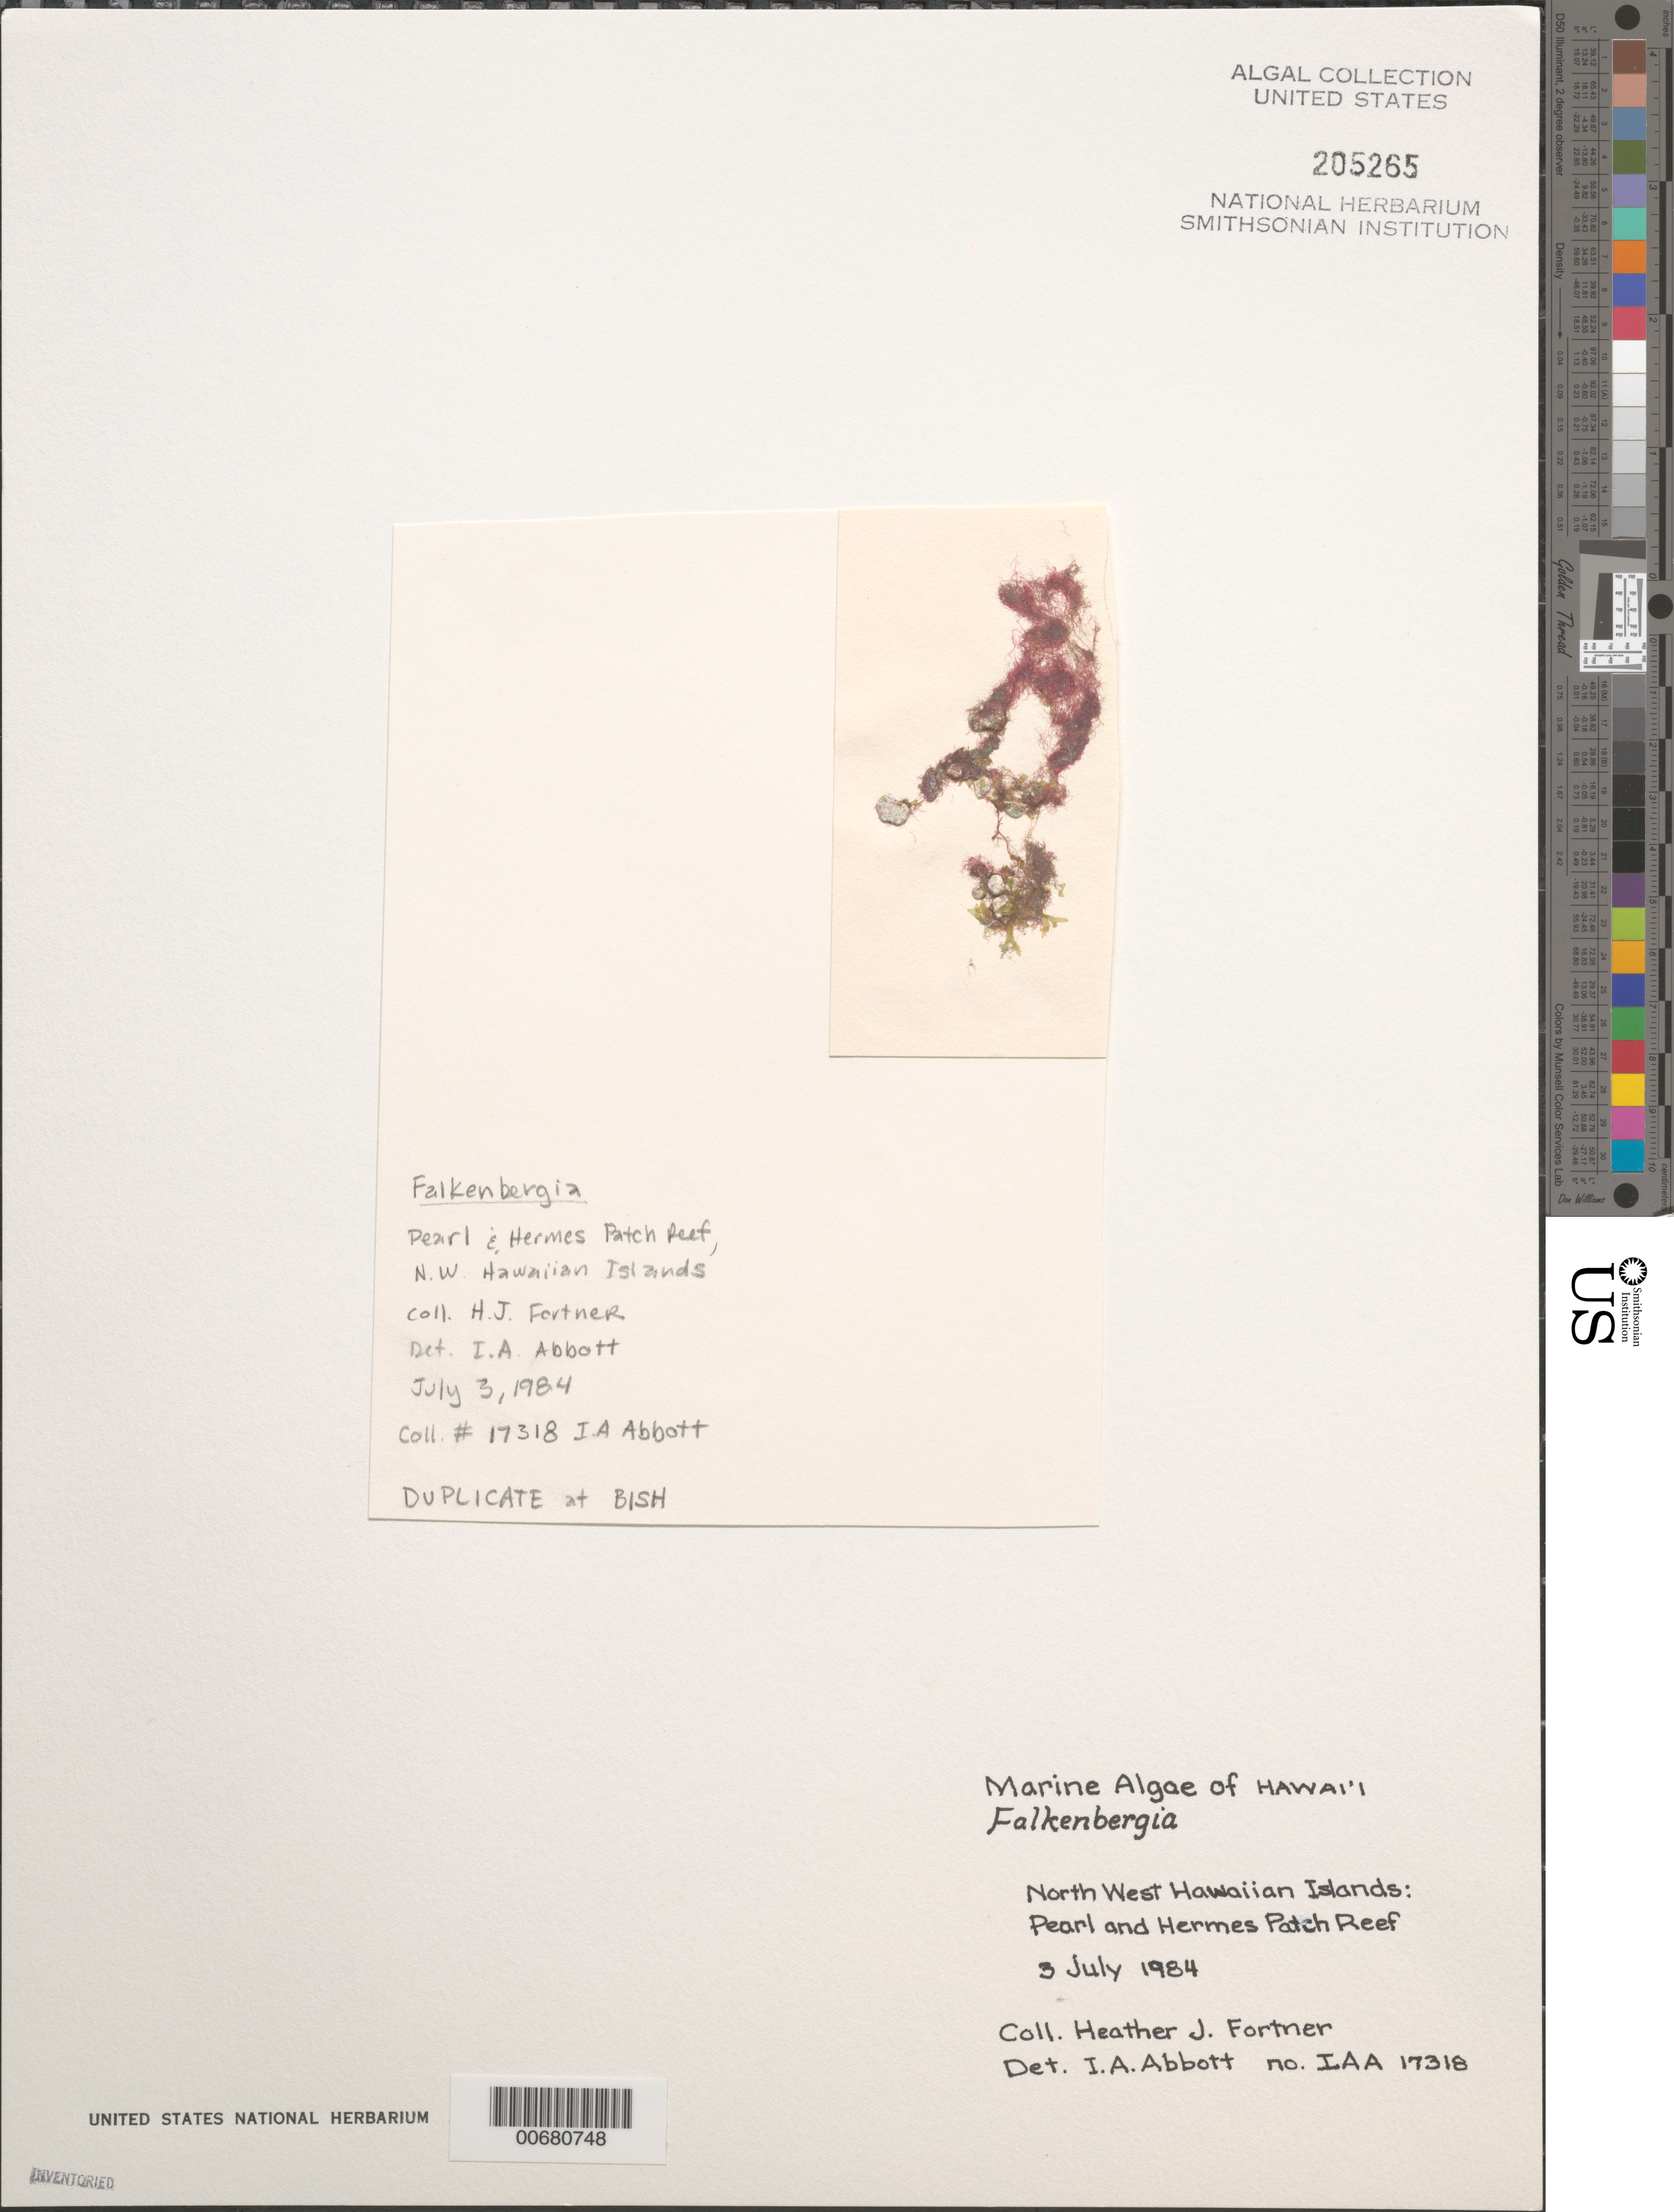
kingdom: Plantae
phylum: Rhodophyta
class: Florideophyceae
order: Bonnemaisoniales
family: Bonnemaisoniaceae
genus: Asparagopsis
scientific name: Asparagopsis sp.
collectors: H. Fortner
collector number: IAA 17318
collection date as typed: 03 Jul 1984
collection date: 1984-07-03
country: United States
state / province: Hawaii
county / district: Honolulu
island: Pearl and Hermes Atoll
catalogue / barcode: US 205265